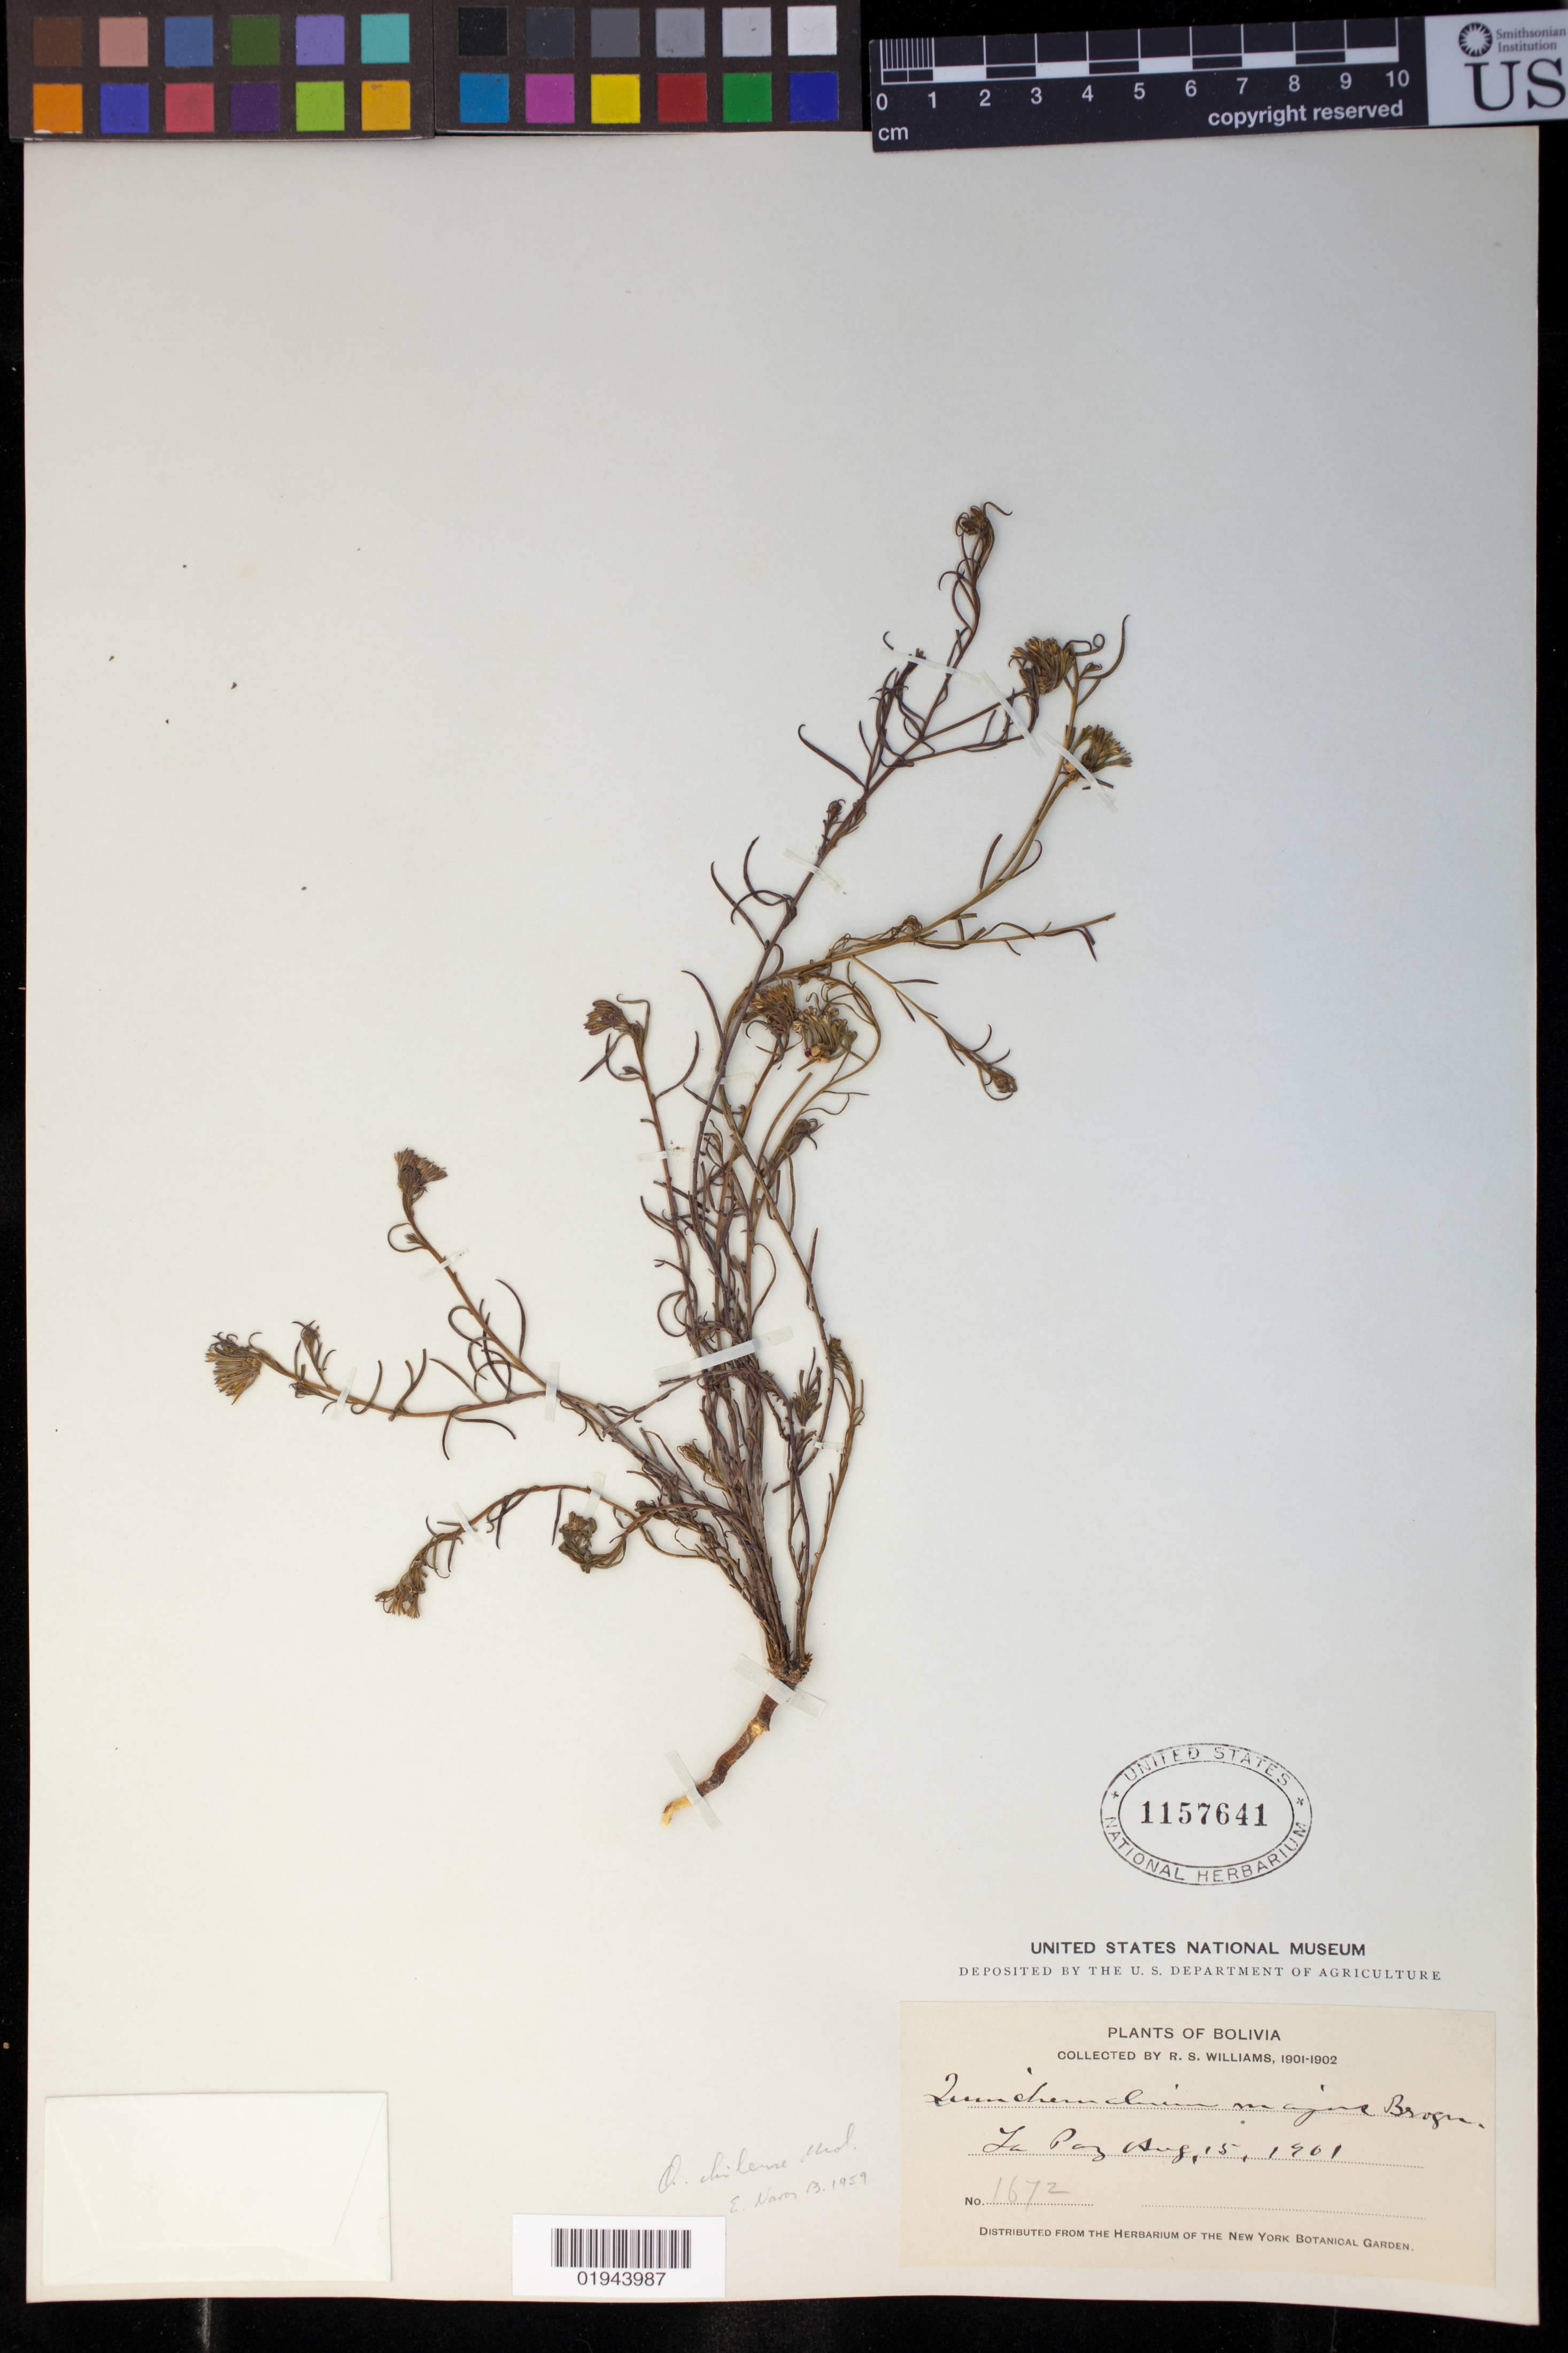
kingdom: Plantae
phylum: Tracheophyta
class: Magnoliopsida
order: Santalales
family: Schoepfiaceae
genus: Quinchamalium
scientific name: Quinchamalium chilense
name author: Molina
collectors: R. S. Williams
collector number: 1672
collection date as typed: Aug. 15, '01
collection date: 1901-08-15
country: Bolivia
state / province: La Paz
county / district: Murillo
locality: La Paz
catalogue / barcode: US 1157641